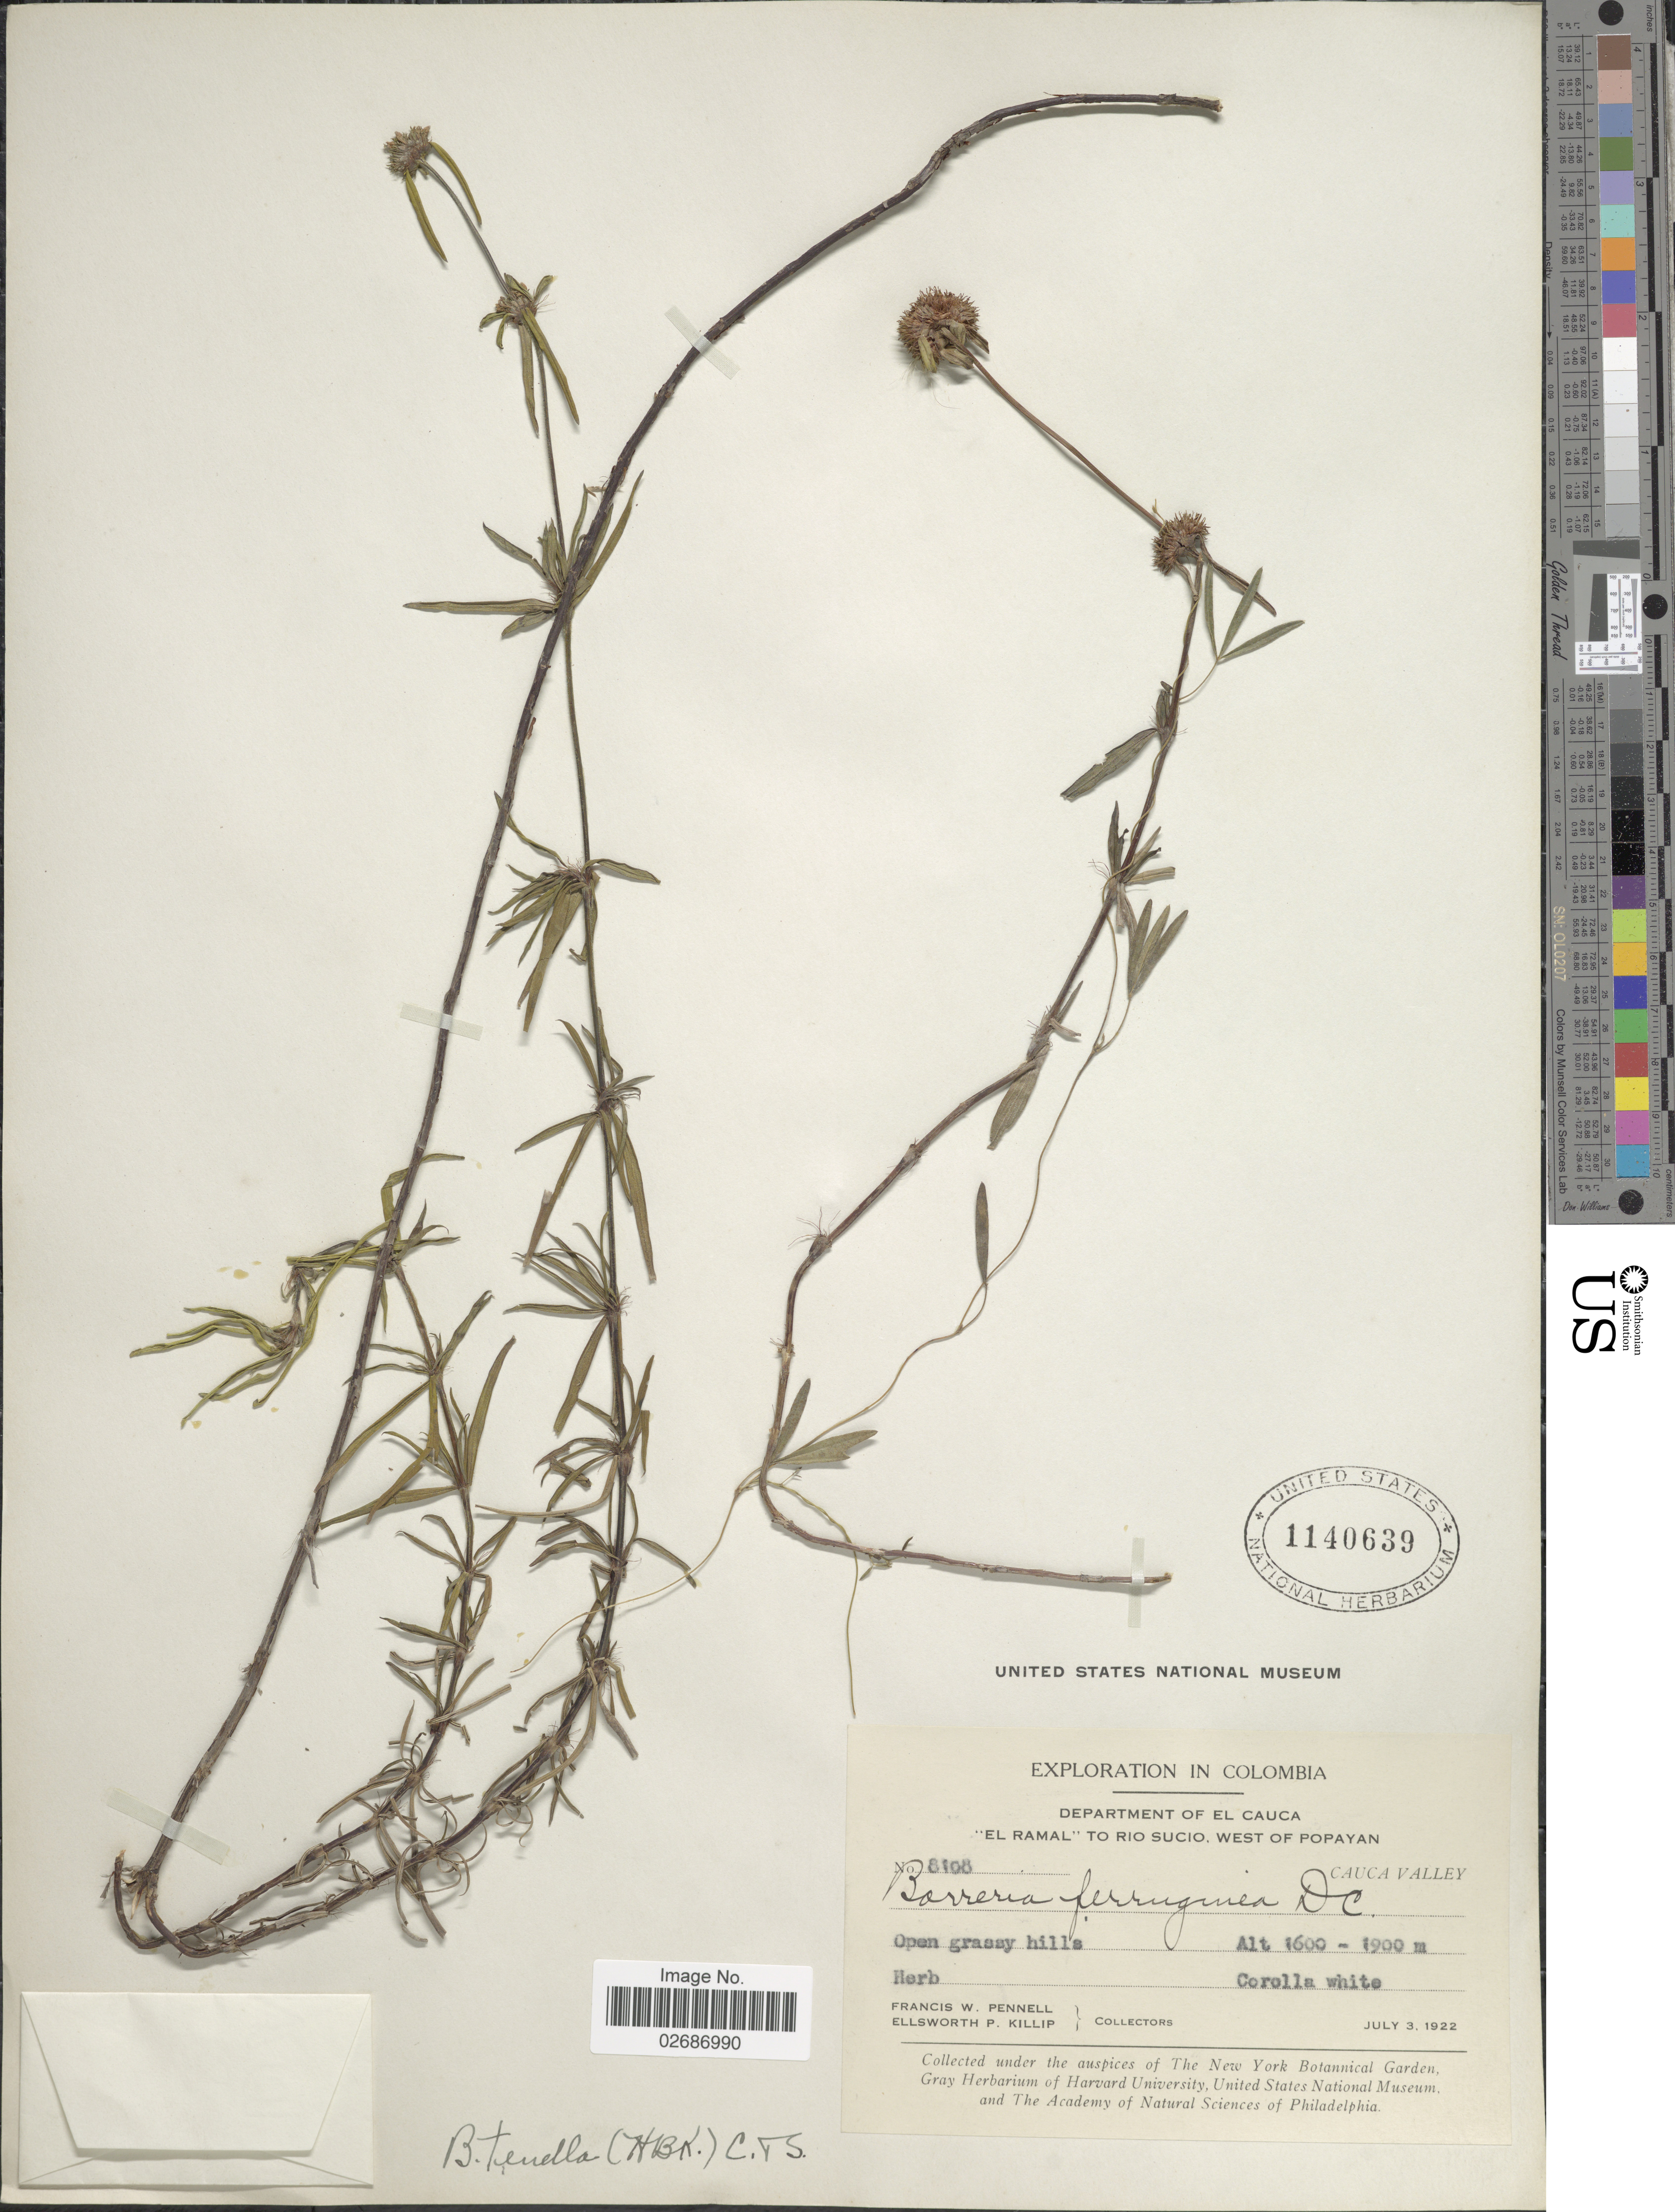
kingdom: Plantae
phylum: Tracheophyta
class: Magnoliopsida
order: Gentianales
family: Rubiaceae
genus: Borreria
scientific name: Borreria suaveolens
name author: G. Mey.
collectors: F. W. Pennell & E. P. Killip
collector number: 8108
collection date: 1922-07-03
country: Colombia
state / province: Cauca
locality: Department of El Cauca, "El Ramal"to Rio Sucio, West of Popayan, Cauca Valley, open grassy hills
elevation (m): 1600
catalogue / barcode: US 1140639